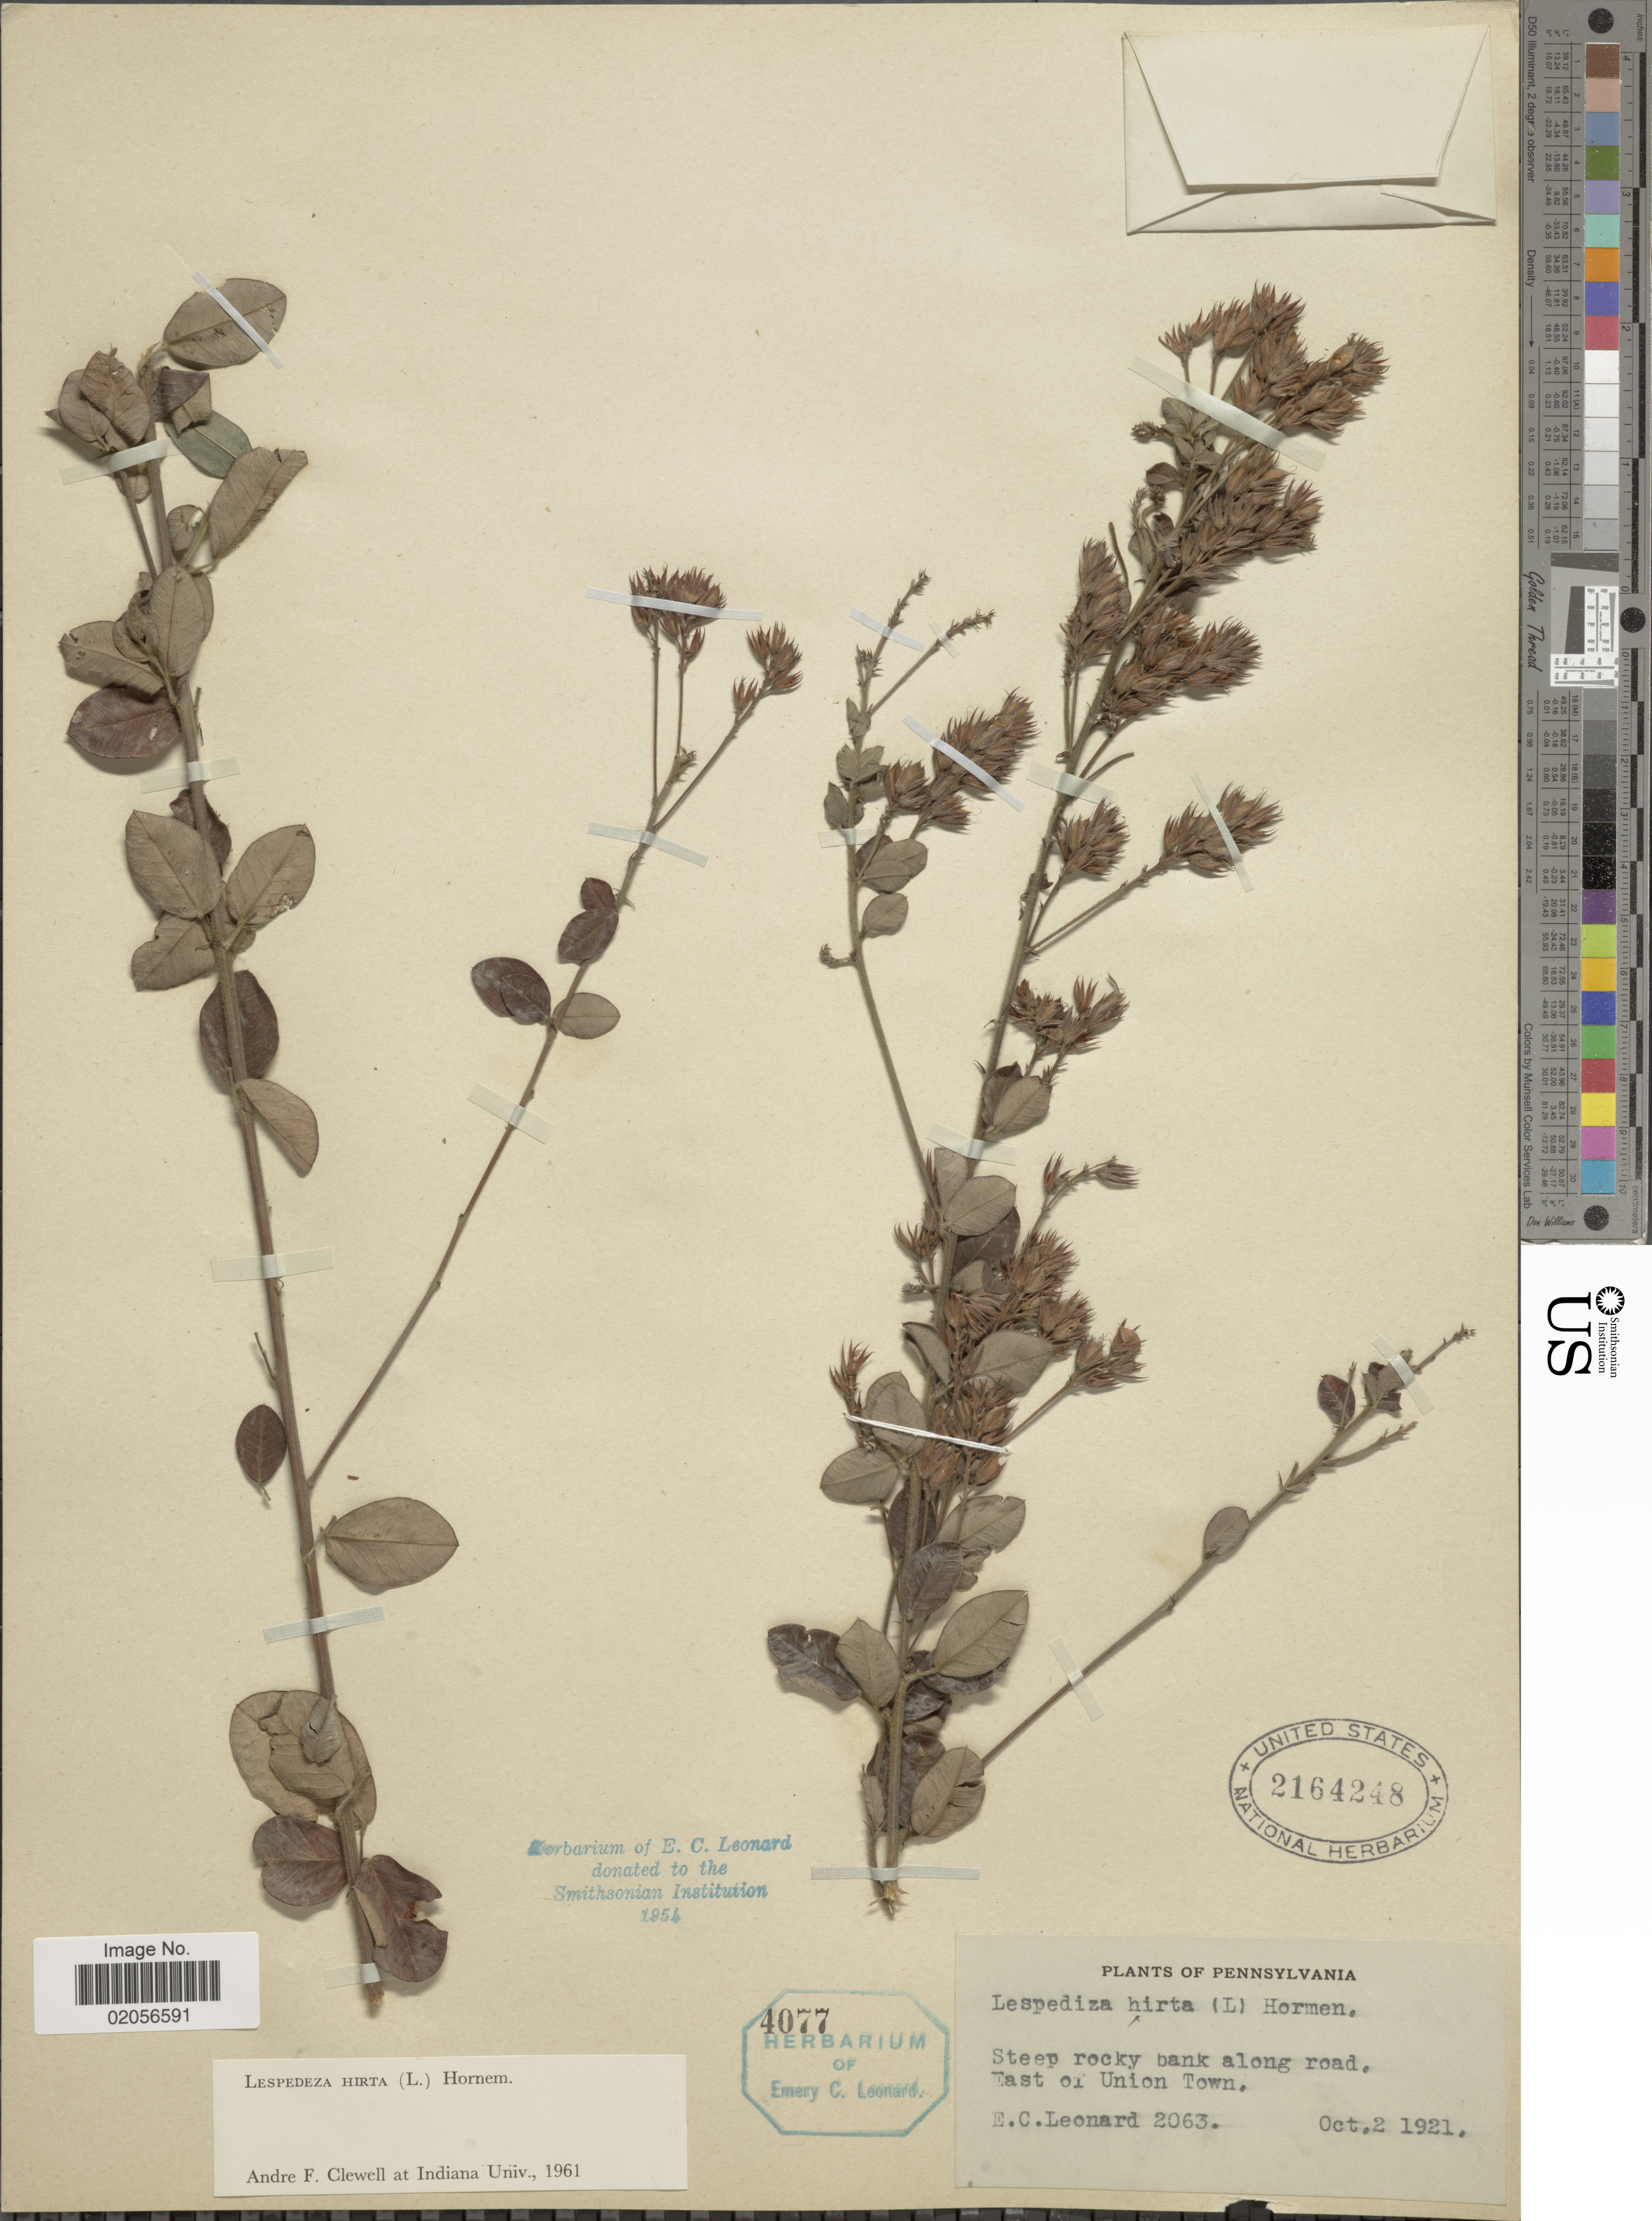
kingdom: Plantae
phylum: Tracheophyta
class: Magnoliopsida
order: Fabales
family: Fabaceae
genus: Lespedeza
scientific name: Lespedeza hirta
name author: (L.) Hornem.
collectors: E. C. Leonard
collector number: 2063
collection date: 1921-10-02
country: United States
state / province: Pennsylvania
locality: Steep rocky bank along road, East of Union Town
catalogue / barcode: US 2164248